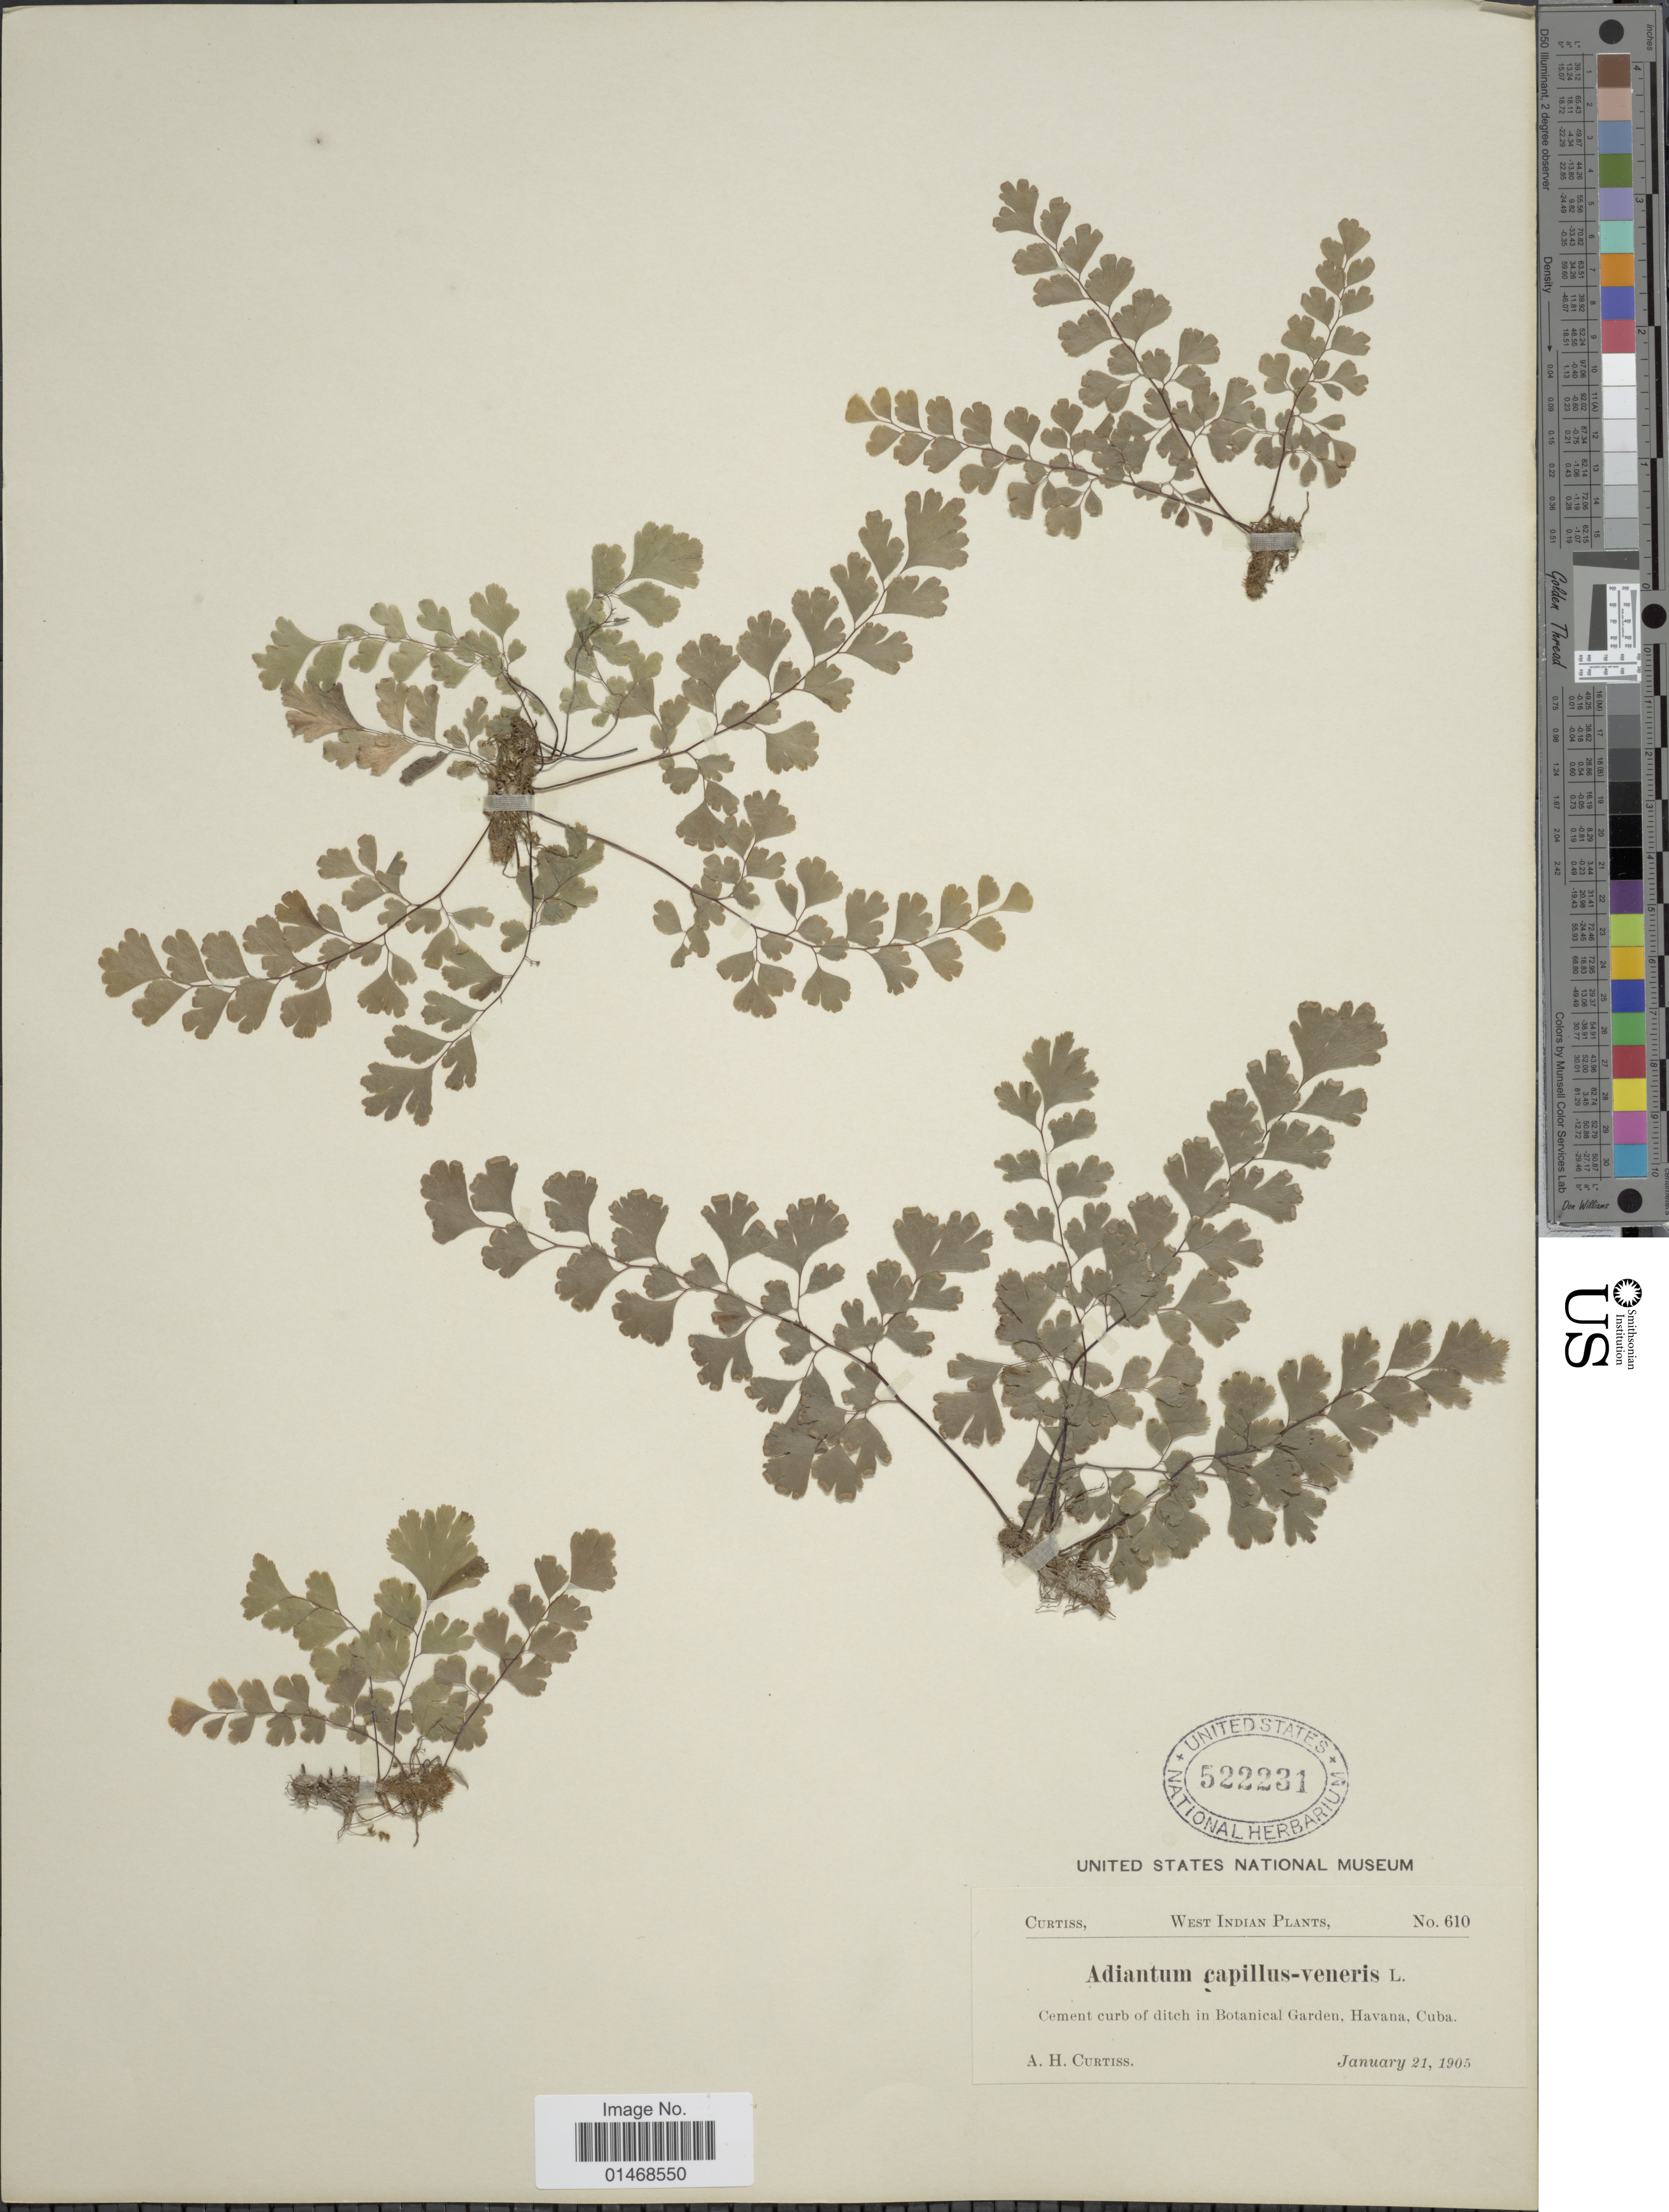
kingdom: Plantae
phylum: Tracheophyta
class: Polypodiopsida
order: Polypodiales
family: Pteridaceae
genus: Adiantum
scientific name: Adiantum capillus-veneris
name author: L.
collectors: A. Curtis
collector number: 610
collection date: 1905-01-21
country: Cuba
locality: West Indian, Cement curb of ditch in Botanical Garden, Havana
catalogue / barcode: US 522231